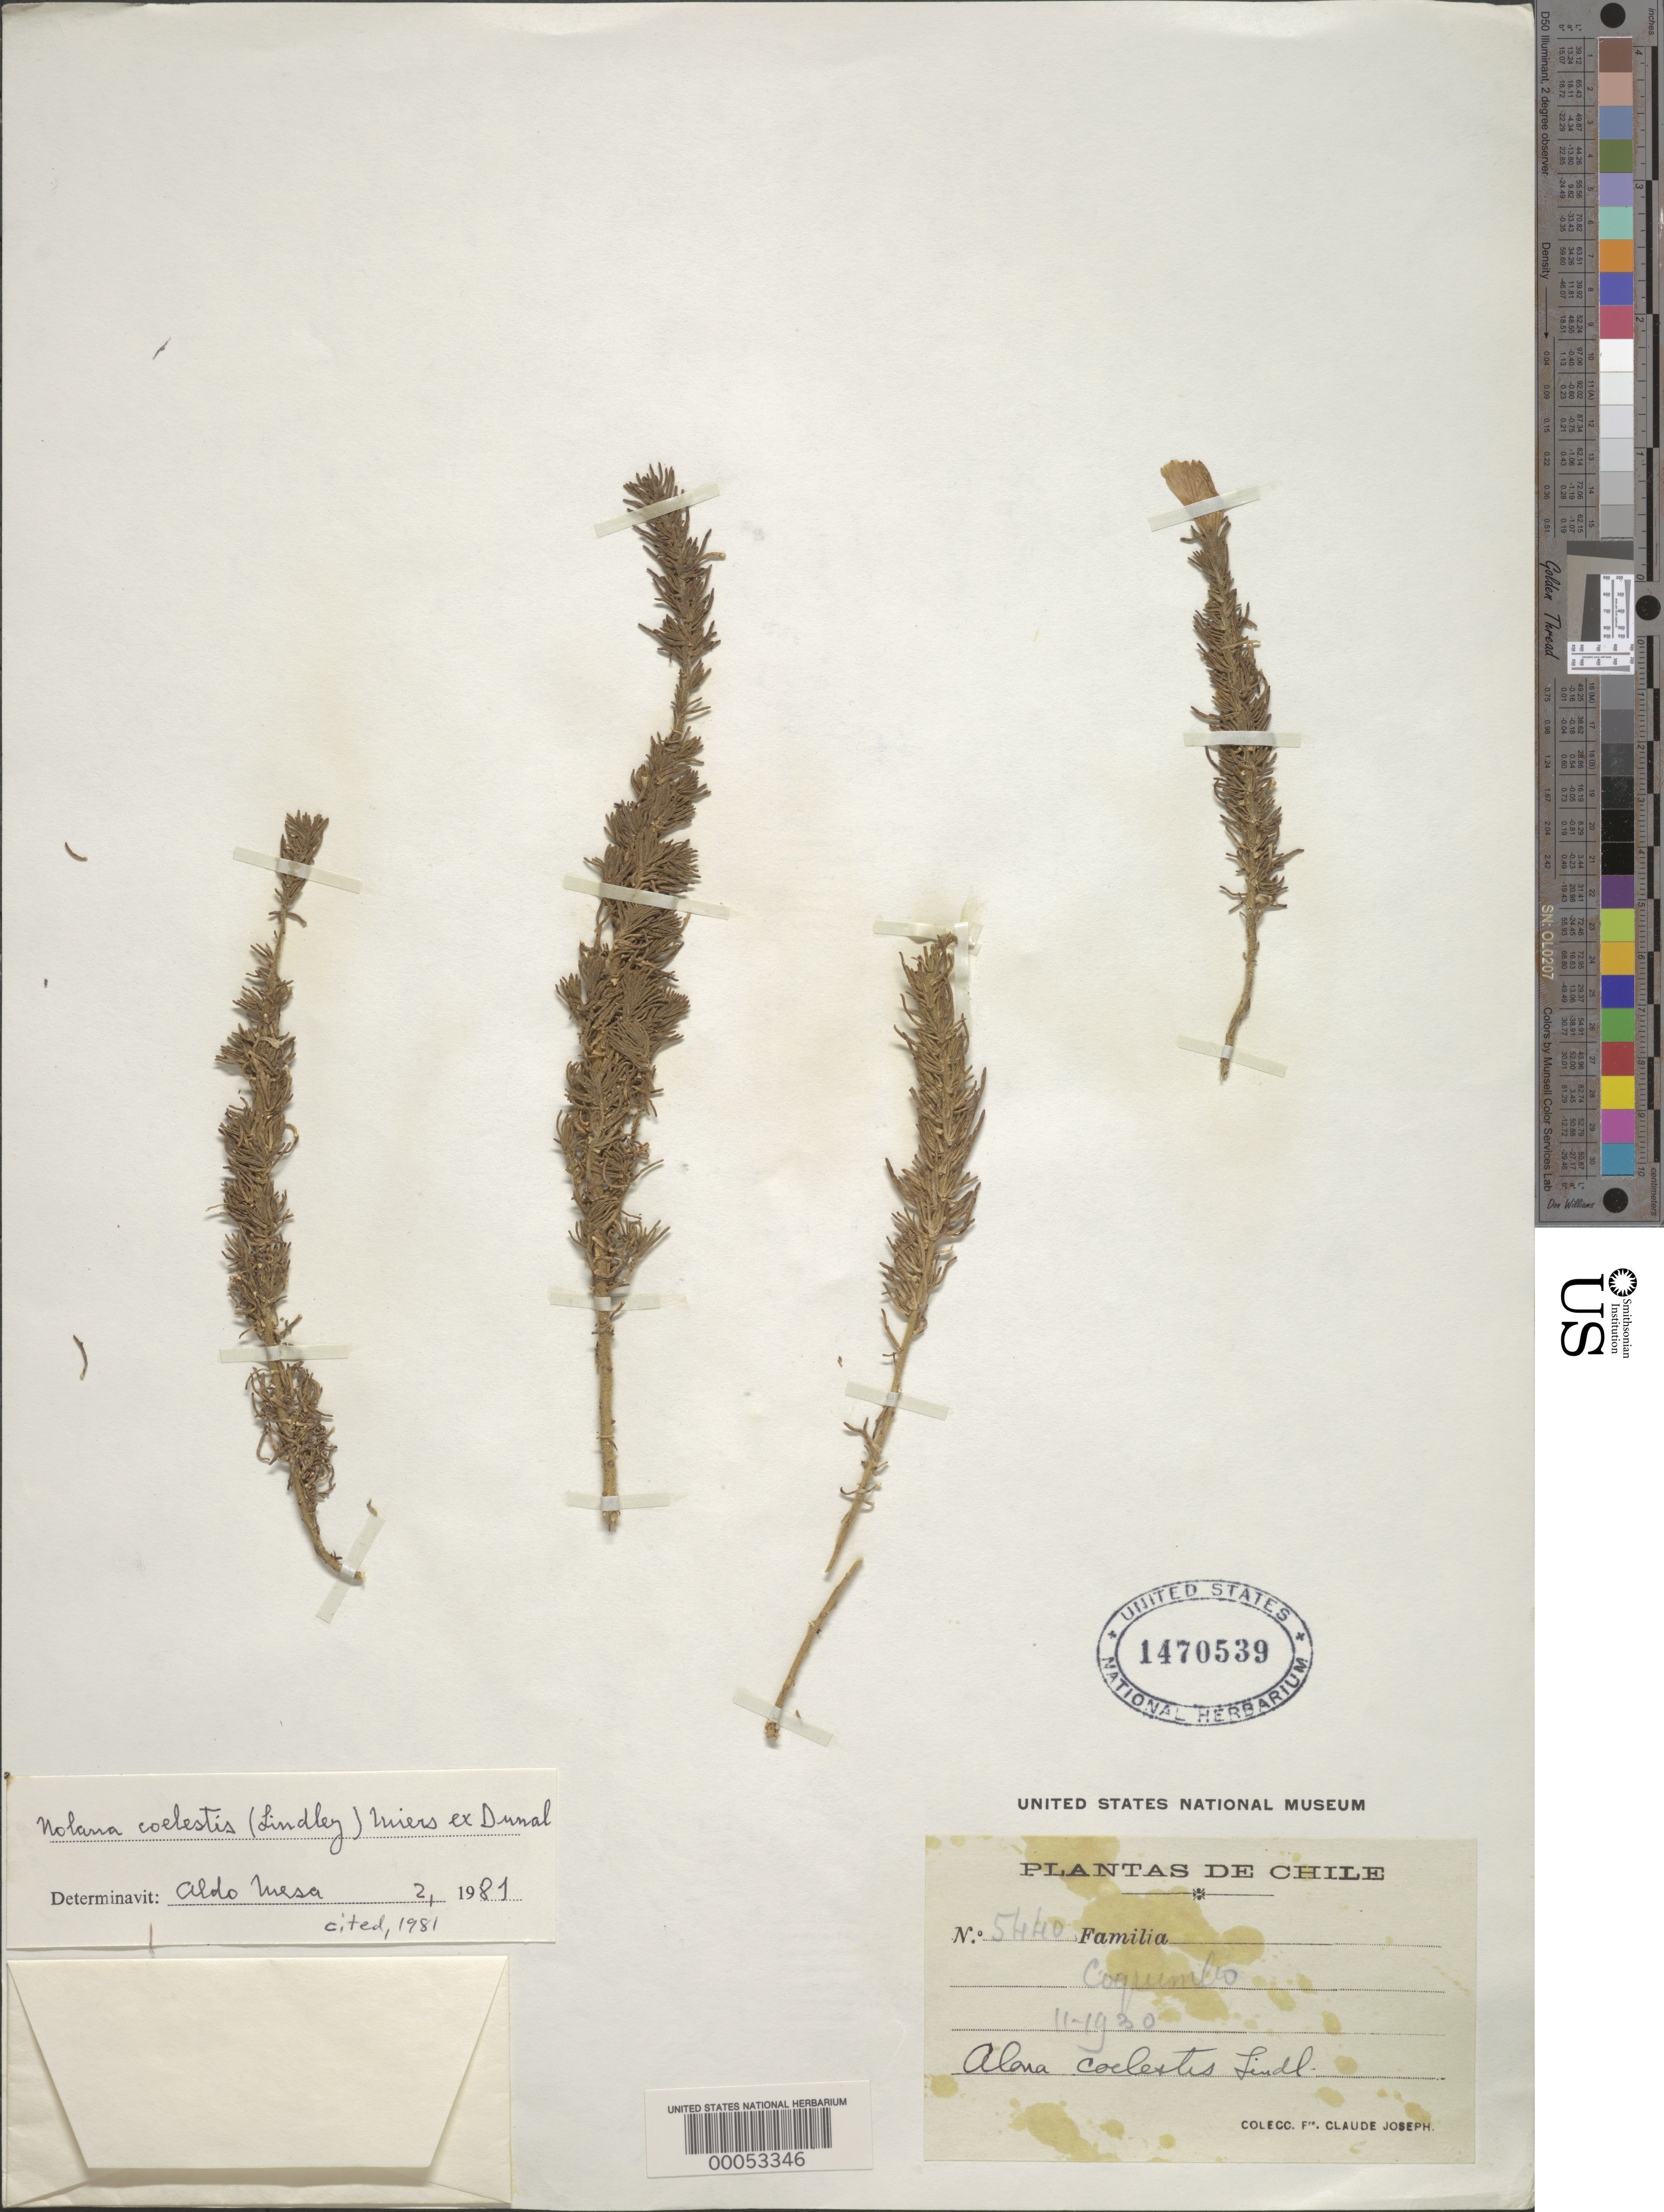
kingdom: Plantae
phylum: Tracheophyta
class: Magnoliopsida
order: Solanales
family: Solanaceae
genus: Nolana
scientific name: Nolana coelestis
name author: (Lindl.) Miers ex Dunal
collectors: Bro. Claude-Joseph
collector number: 5440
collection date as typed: Nov 1930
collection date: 1930-11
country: Chile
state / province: Coquimbo (IV)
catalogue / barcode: US 1470539